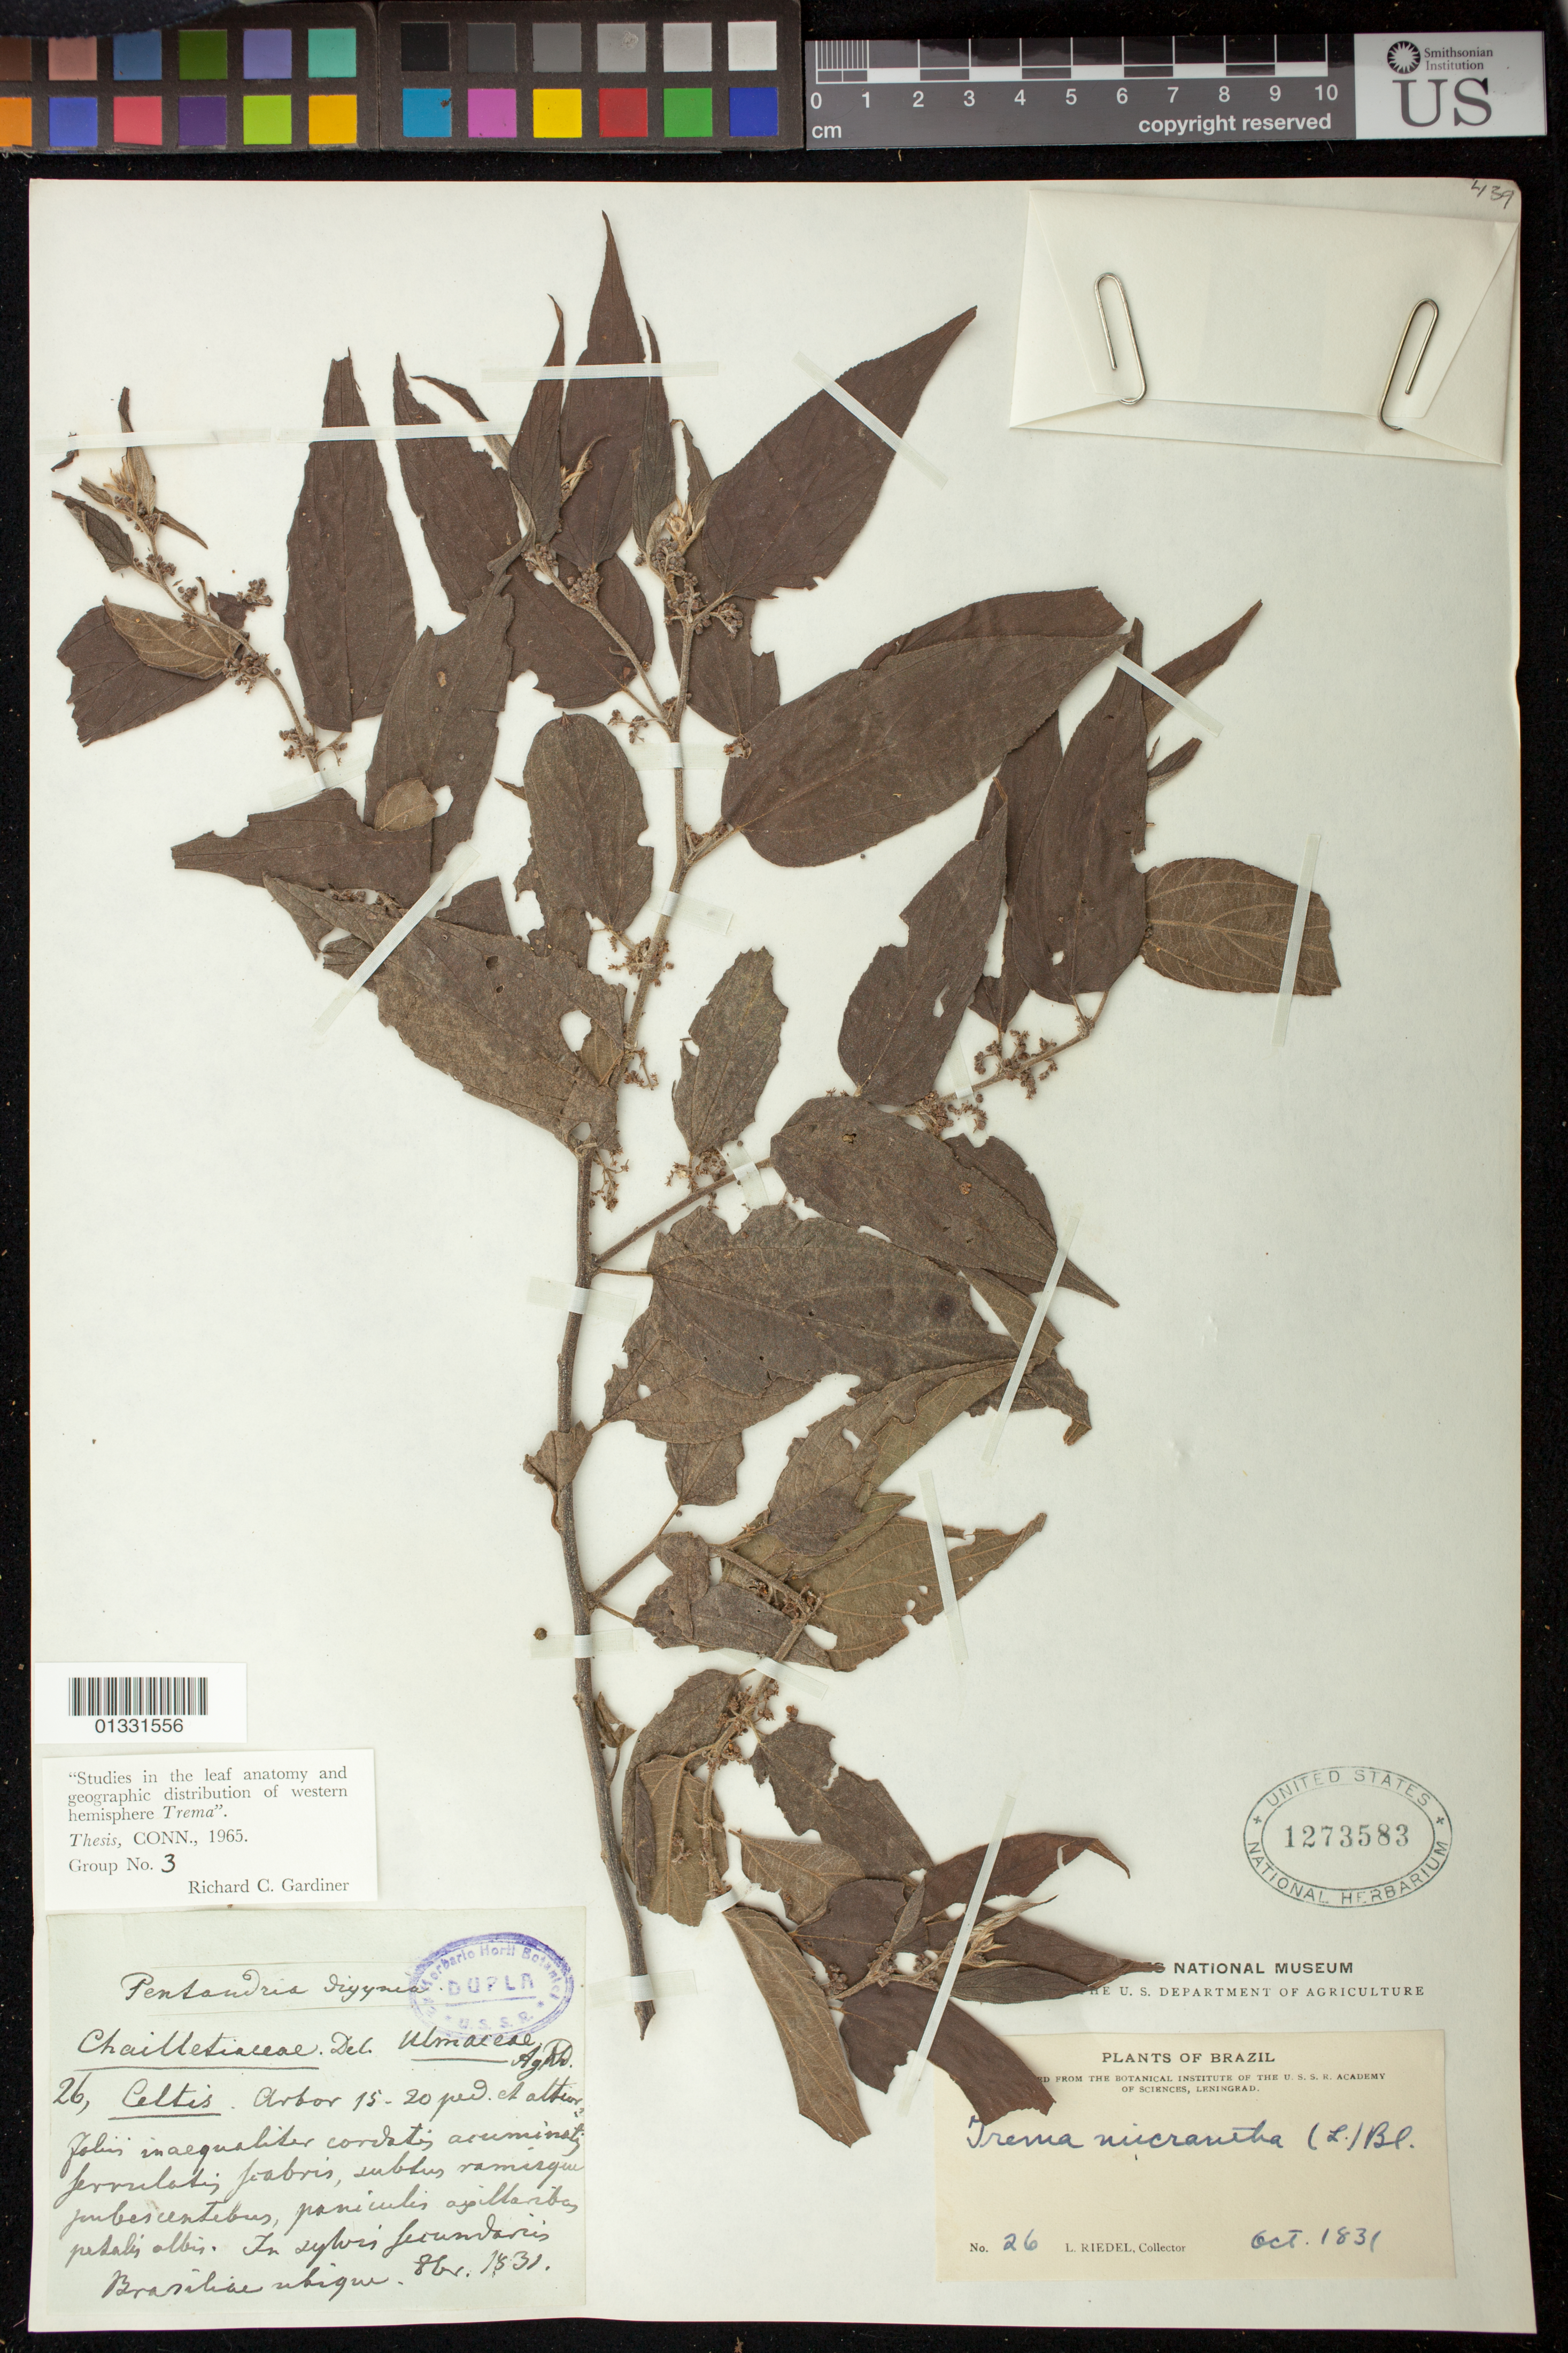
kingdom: Plantae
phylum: Tracheophyta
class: Magnoliopsida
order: Rosales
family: Cannabaceae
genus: Trema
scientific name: Trema micranthum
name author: (L.) Blume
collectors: L. Riedel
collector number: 26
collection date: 1831-10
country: Brazil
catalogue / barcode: US 1273583